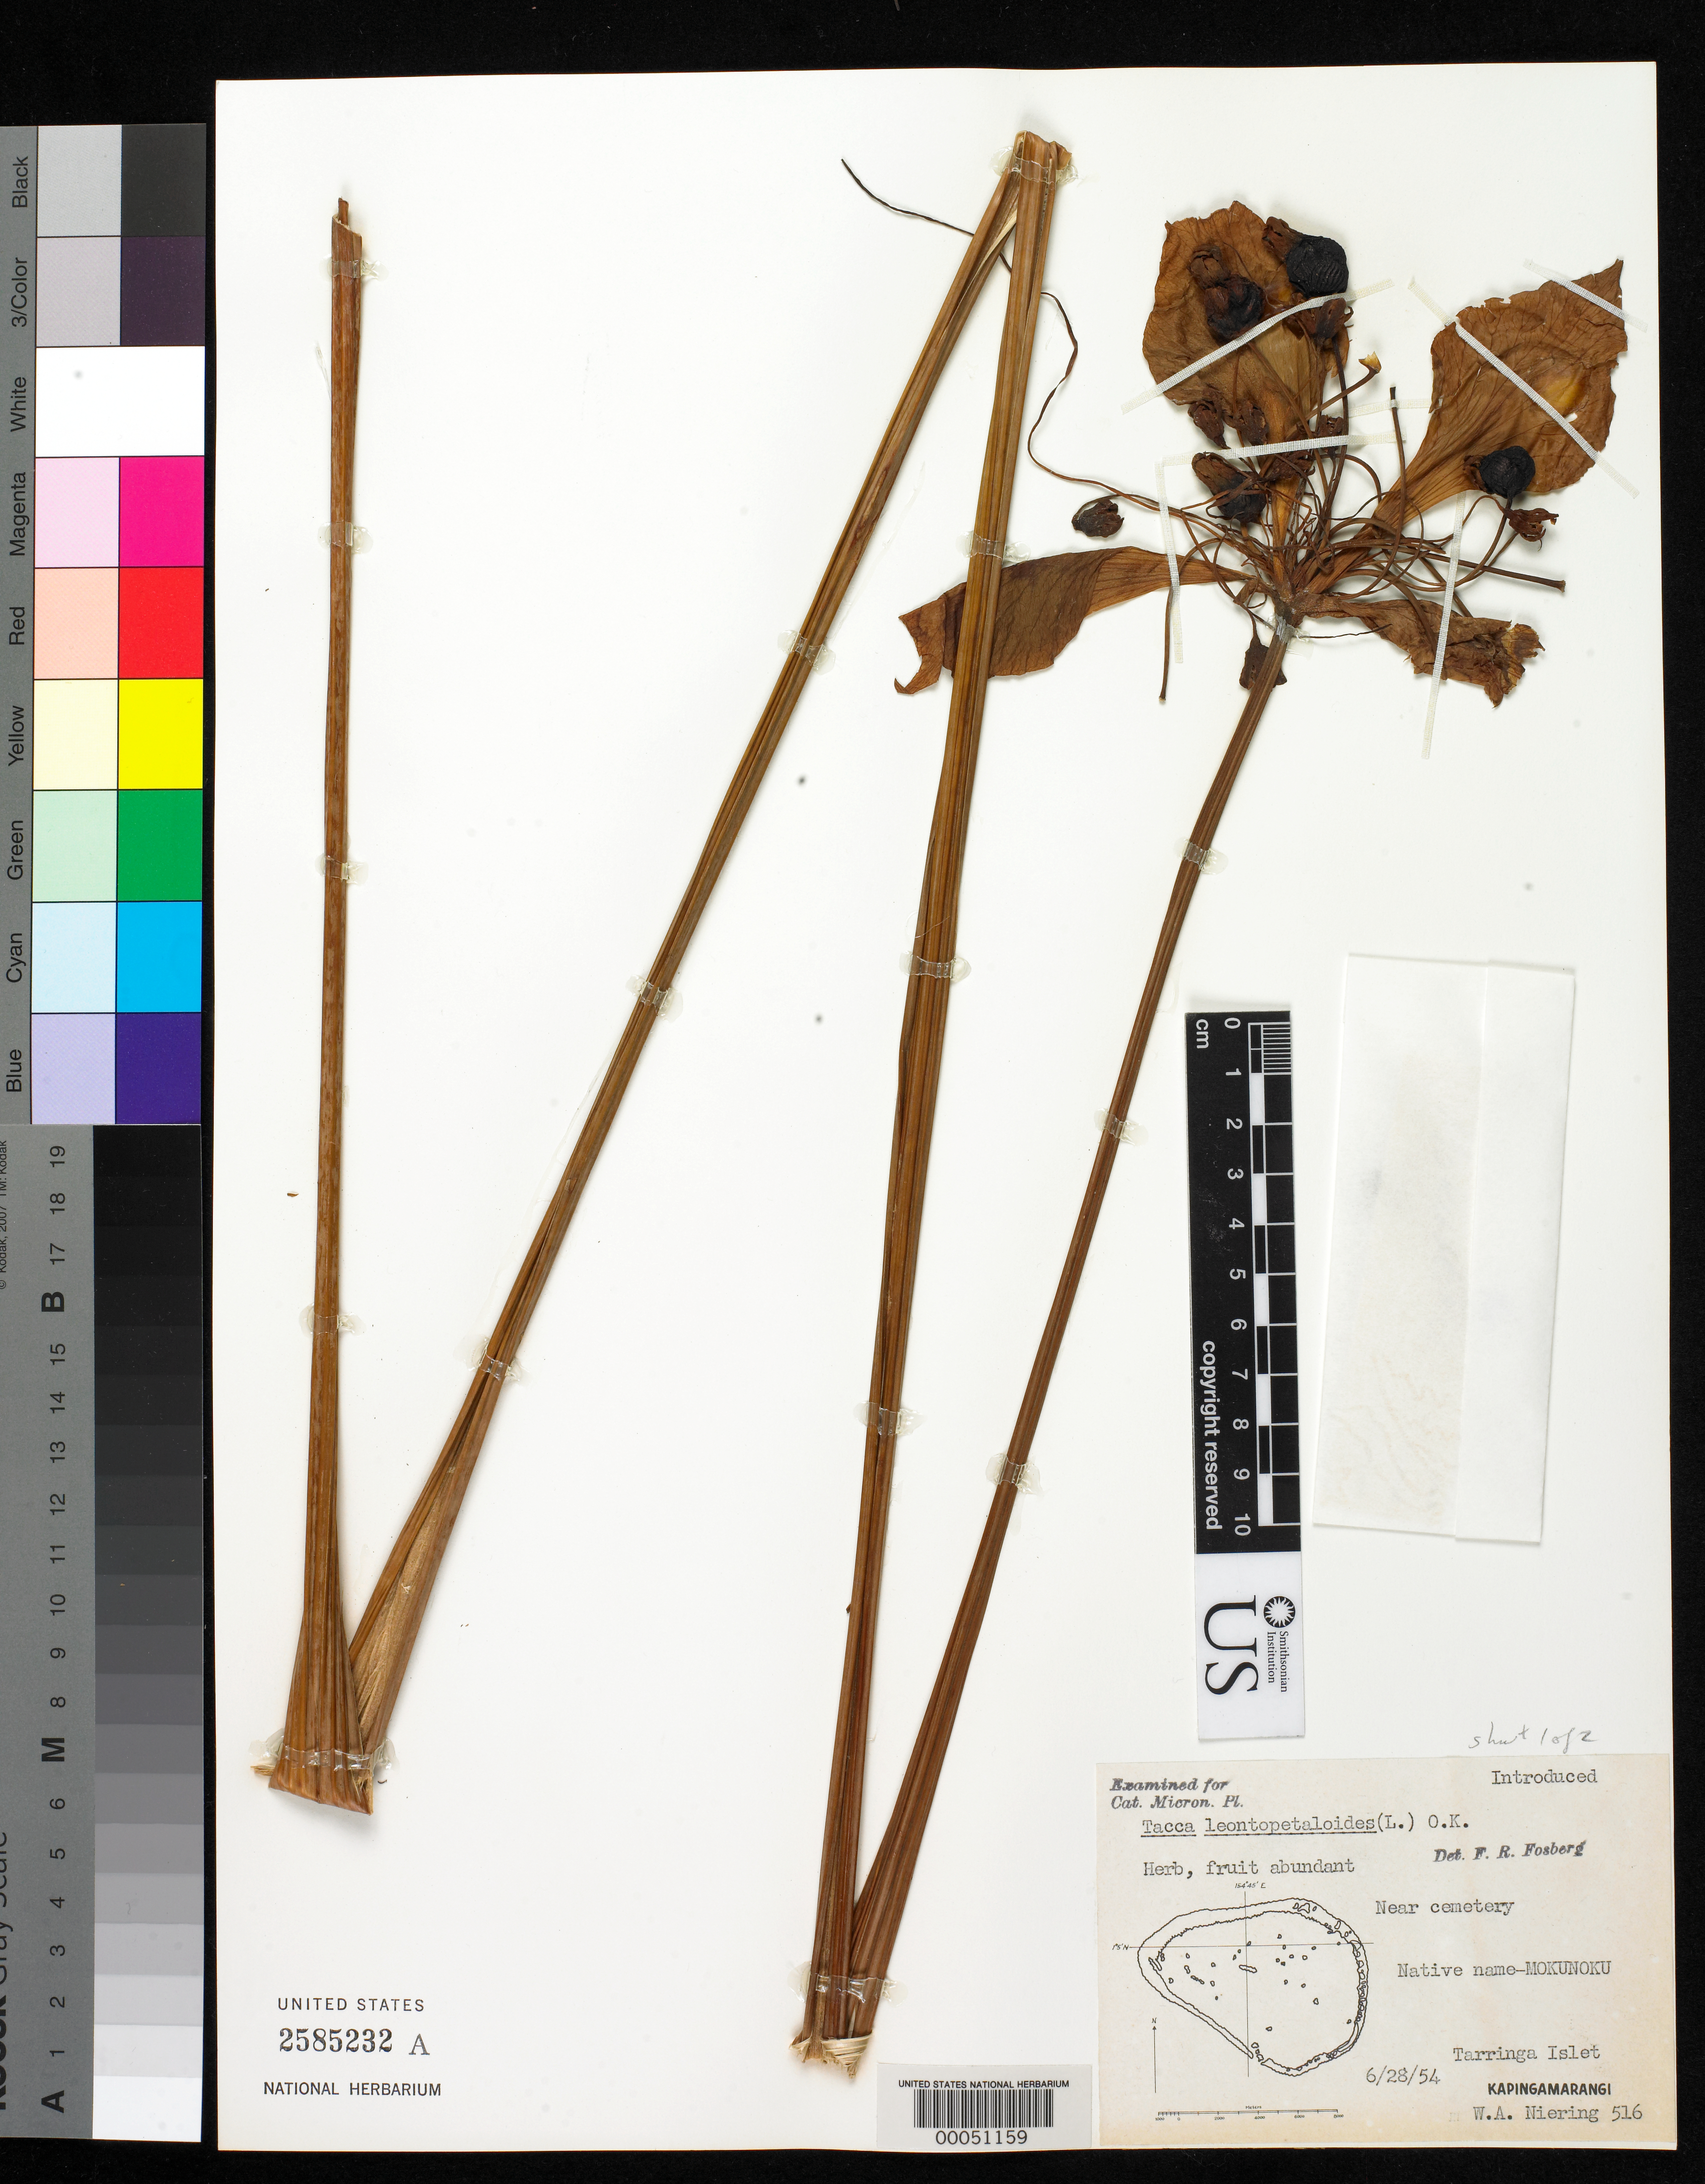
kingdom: Plantae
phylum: Tracheophyta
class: Liliopsida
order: Dioscoreales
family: Dioscoreaceae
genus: Tacca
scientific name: Tacca leontopetaloides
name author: (L.) Kuntze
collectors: W. Niering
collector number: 516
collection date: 1954-06-28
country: Micronesia, Federated States of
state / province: Pohnpei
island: Kapingamarangi Atoll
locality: Near cemetery, Tarringa Islet, Kapinamarangi. Introduced.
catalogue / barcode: US 2585232A